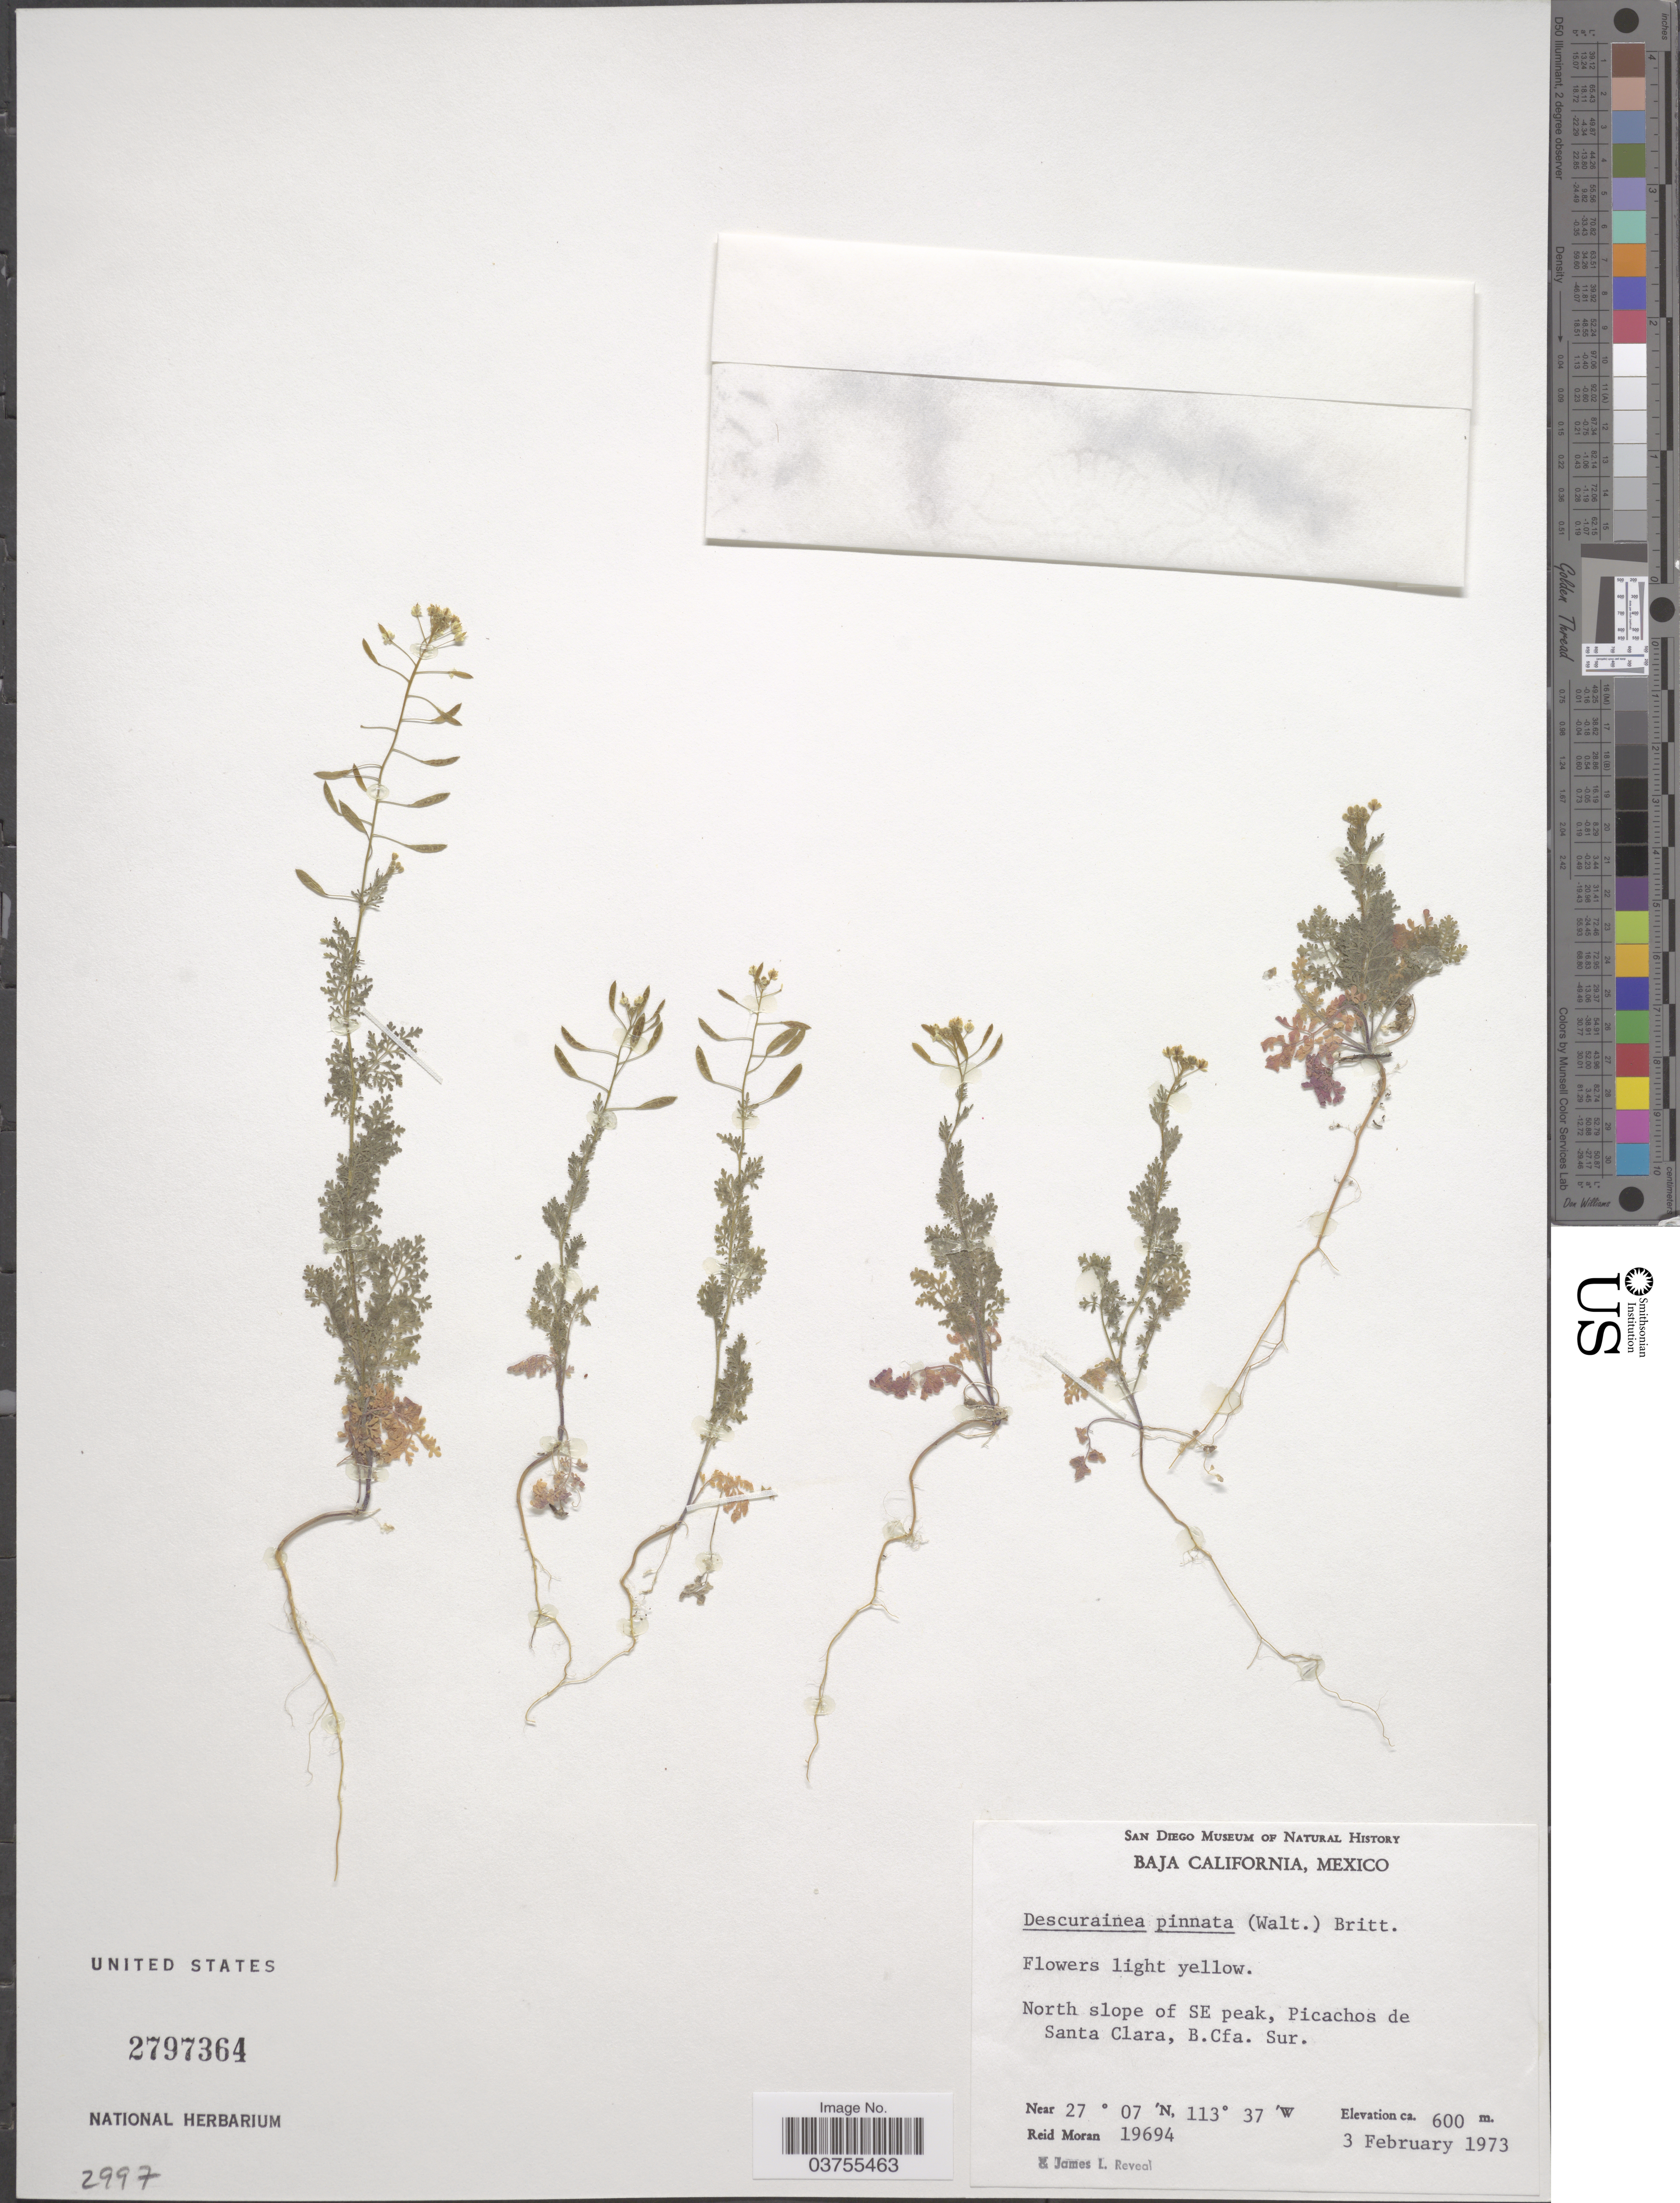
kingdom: Plantae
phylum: Tracheophyta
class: Magnoliopsida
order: Brassicales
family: Brassicaceae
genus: Descurainia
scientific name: Descurainia pinnata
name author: (Walter) Britton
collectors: R. Moran & J. L. Reveal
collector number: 19694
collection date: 1973-02-03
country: Mexico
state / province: Baja California Sur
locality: North slope of SE peak, Picachos de Santa Clara.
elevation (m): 600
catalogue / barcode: US 2797364